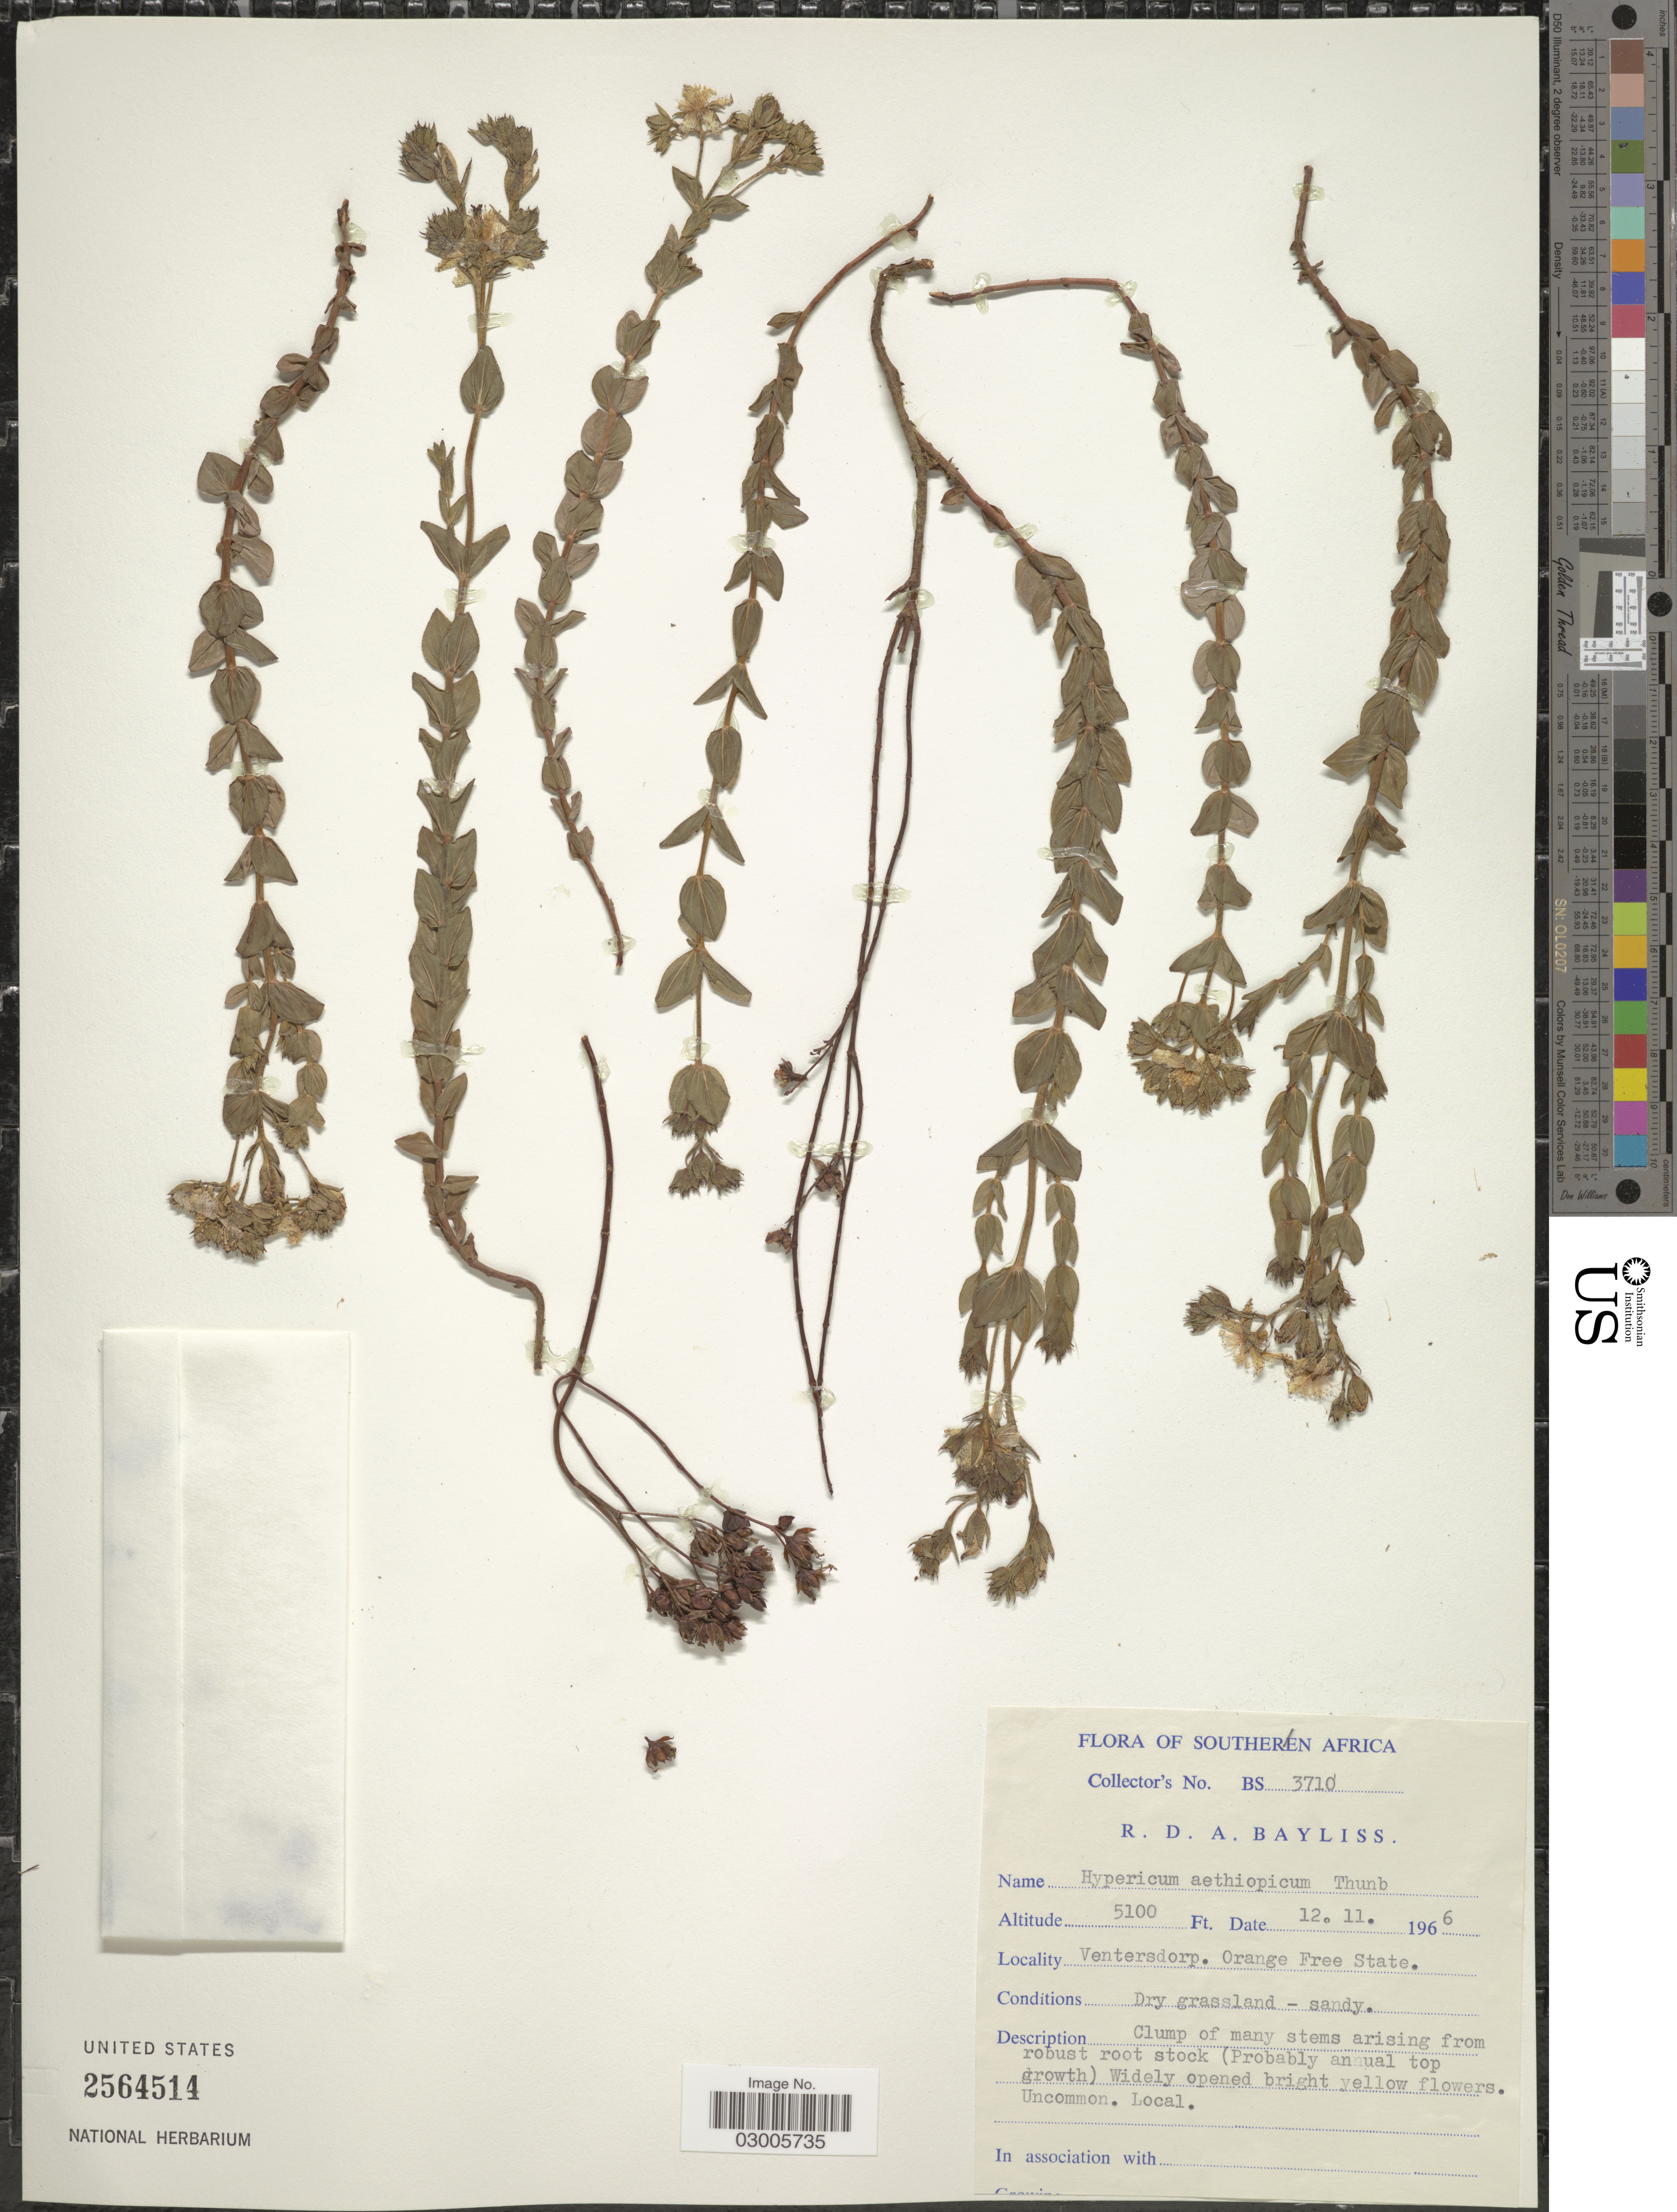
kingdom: Plantae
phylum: Tracheophyta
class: Magnoliopsida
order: Malpighiales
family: Hypericaceae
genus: Hypericum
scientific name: Hypericum aethiopicum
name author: Thunb.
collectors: R. Bayliss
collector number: BS3710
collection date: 1966-11-12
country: South Africa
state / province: Free State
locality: Southern Africa, Ventersdorp. Orange Free State.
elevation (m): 1554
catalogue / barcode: US 2564514